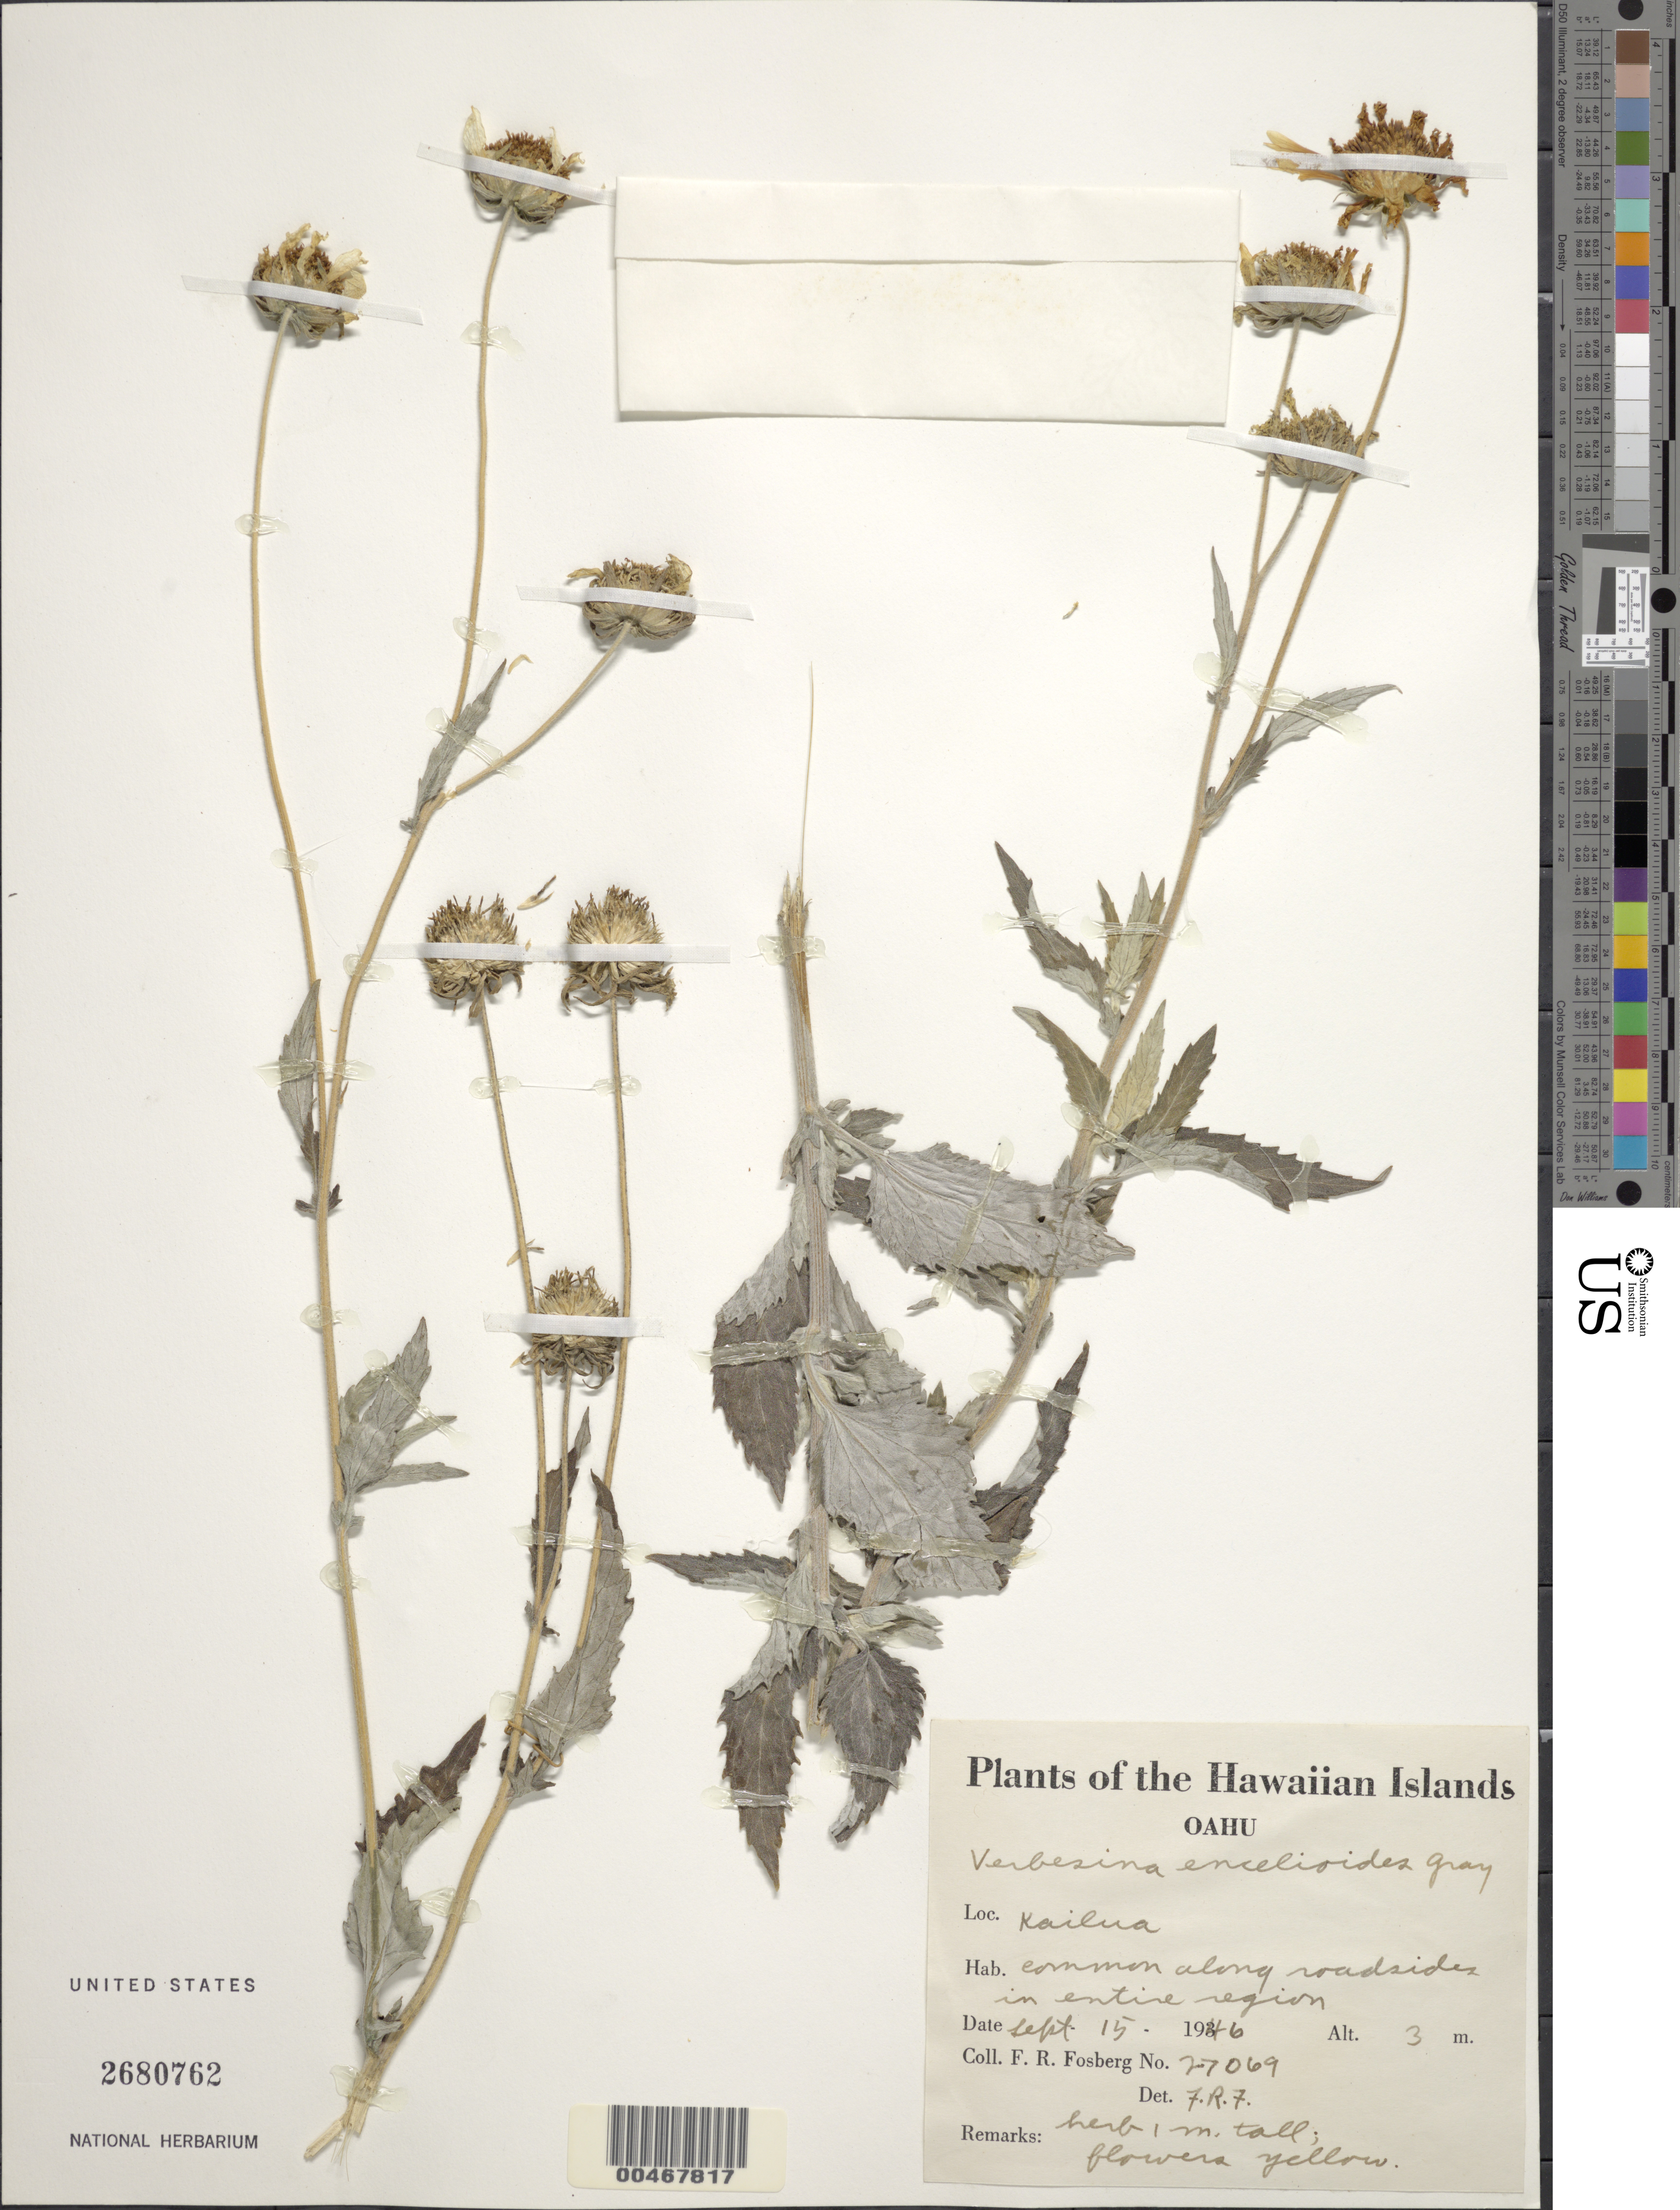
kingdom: Plantae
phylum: Tracheophyta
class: Magnoliopsida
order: Asterales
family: Asteraceae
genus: Verbesina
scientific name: Verbesina encelioides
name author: (Cav.) Benth. & Hook. ex A. Gray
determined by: Fosberg, F. R.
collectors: F. R. Fosberg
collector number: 27069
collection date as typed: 15 Sep 1946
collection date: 1946-09-15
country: United States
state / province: Hawaii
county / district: Kauai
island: Kaua'i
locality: Kailua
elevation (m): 3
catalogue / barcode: US 2680762